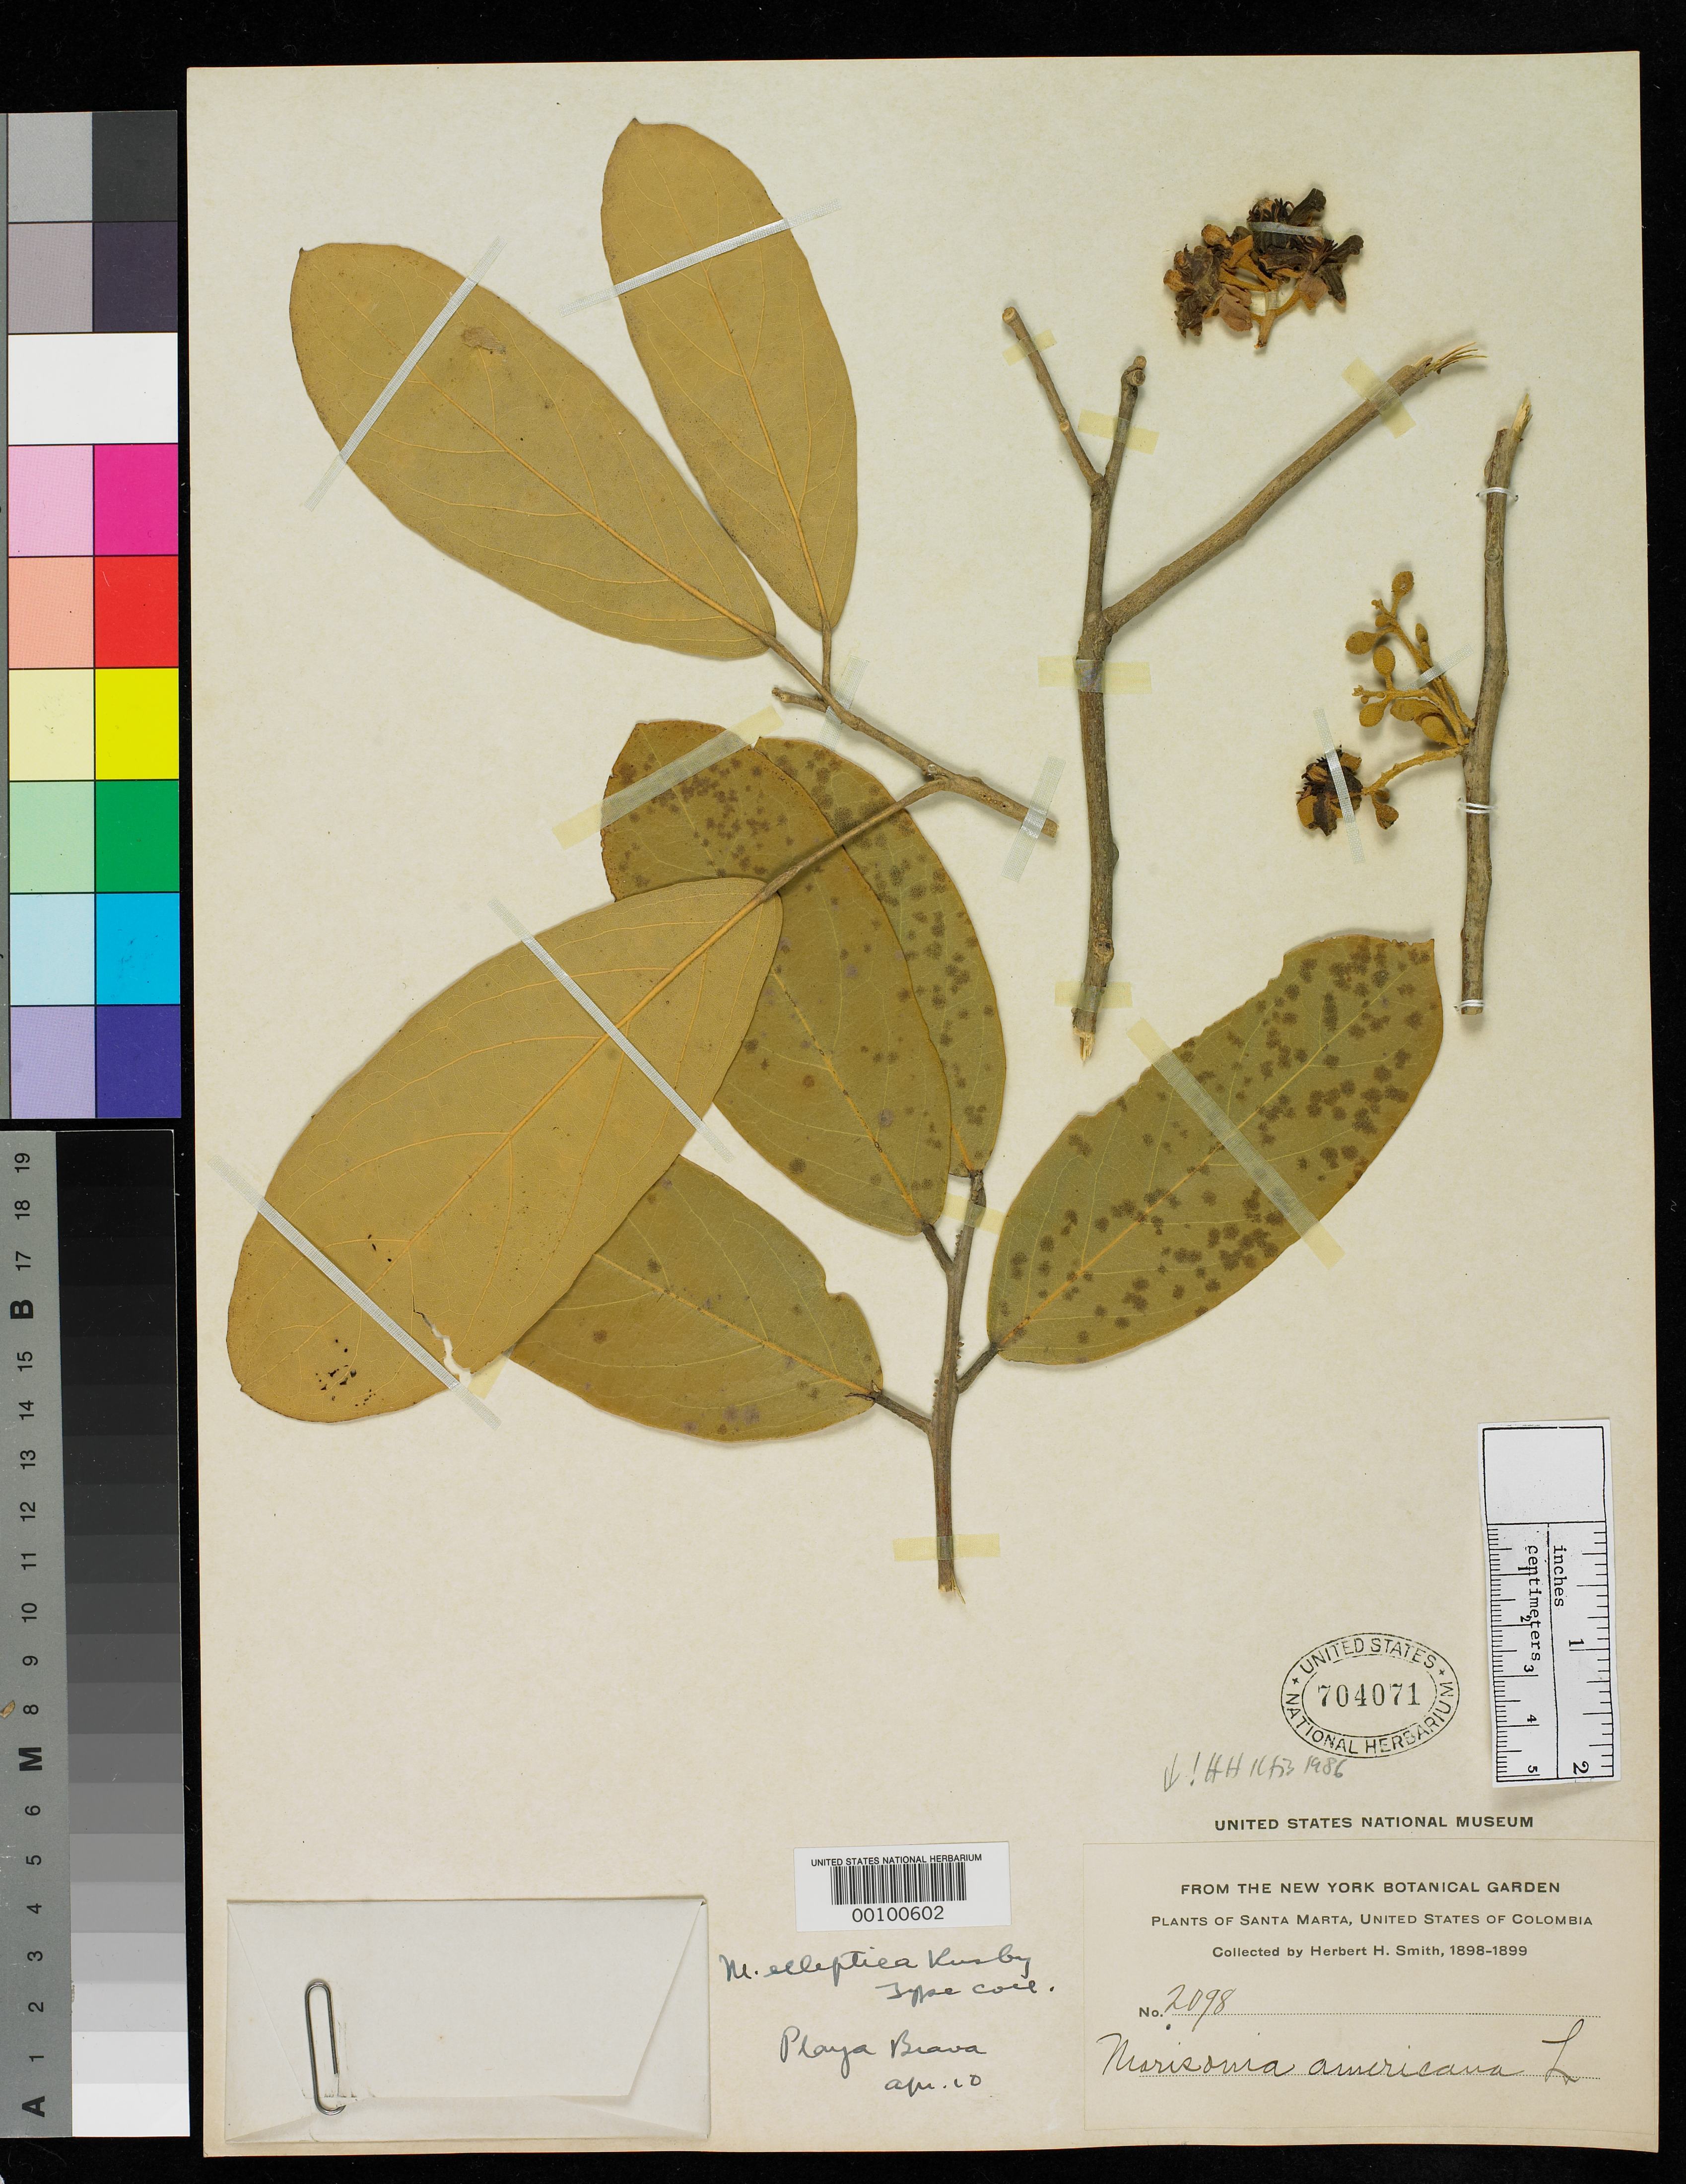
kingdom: Plantae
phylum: Tracheophyta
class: Magnoliopsida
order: Brassicales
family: Capparaceae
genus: Morisonia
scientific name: Morisonia elliptica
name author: Rusby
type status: Isotype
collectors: Herbert H. Smith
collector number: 2098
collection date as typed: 10 Apr 1898 or 10 Apr 1899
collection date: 1898-04-10 or 1899-04-10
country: Colombia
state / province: Magdalena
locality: Santa Marta.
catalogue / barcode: US 704071